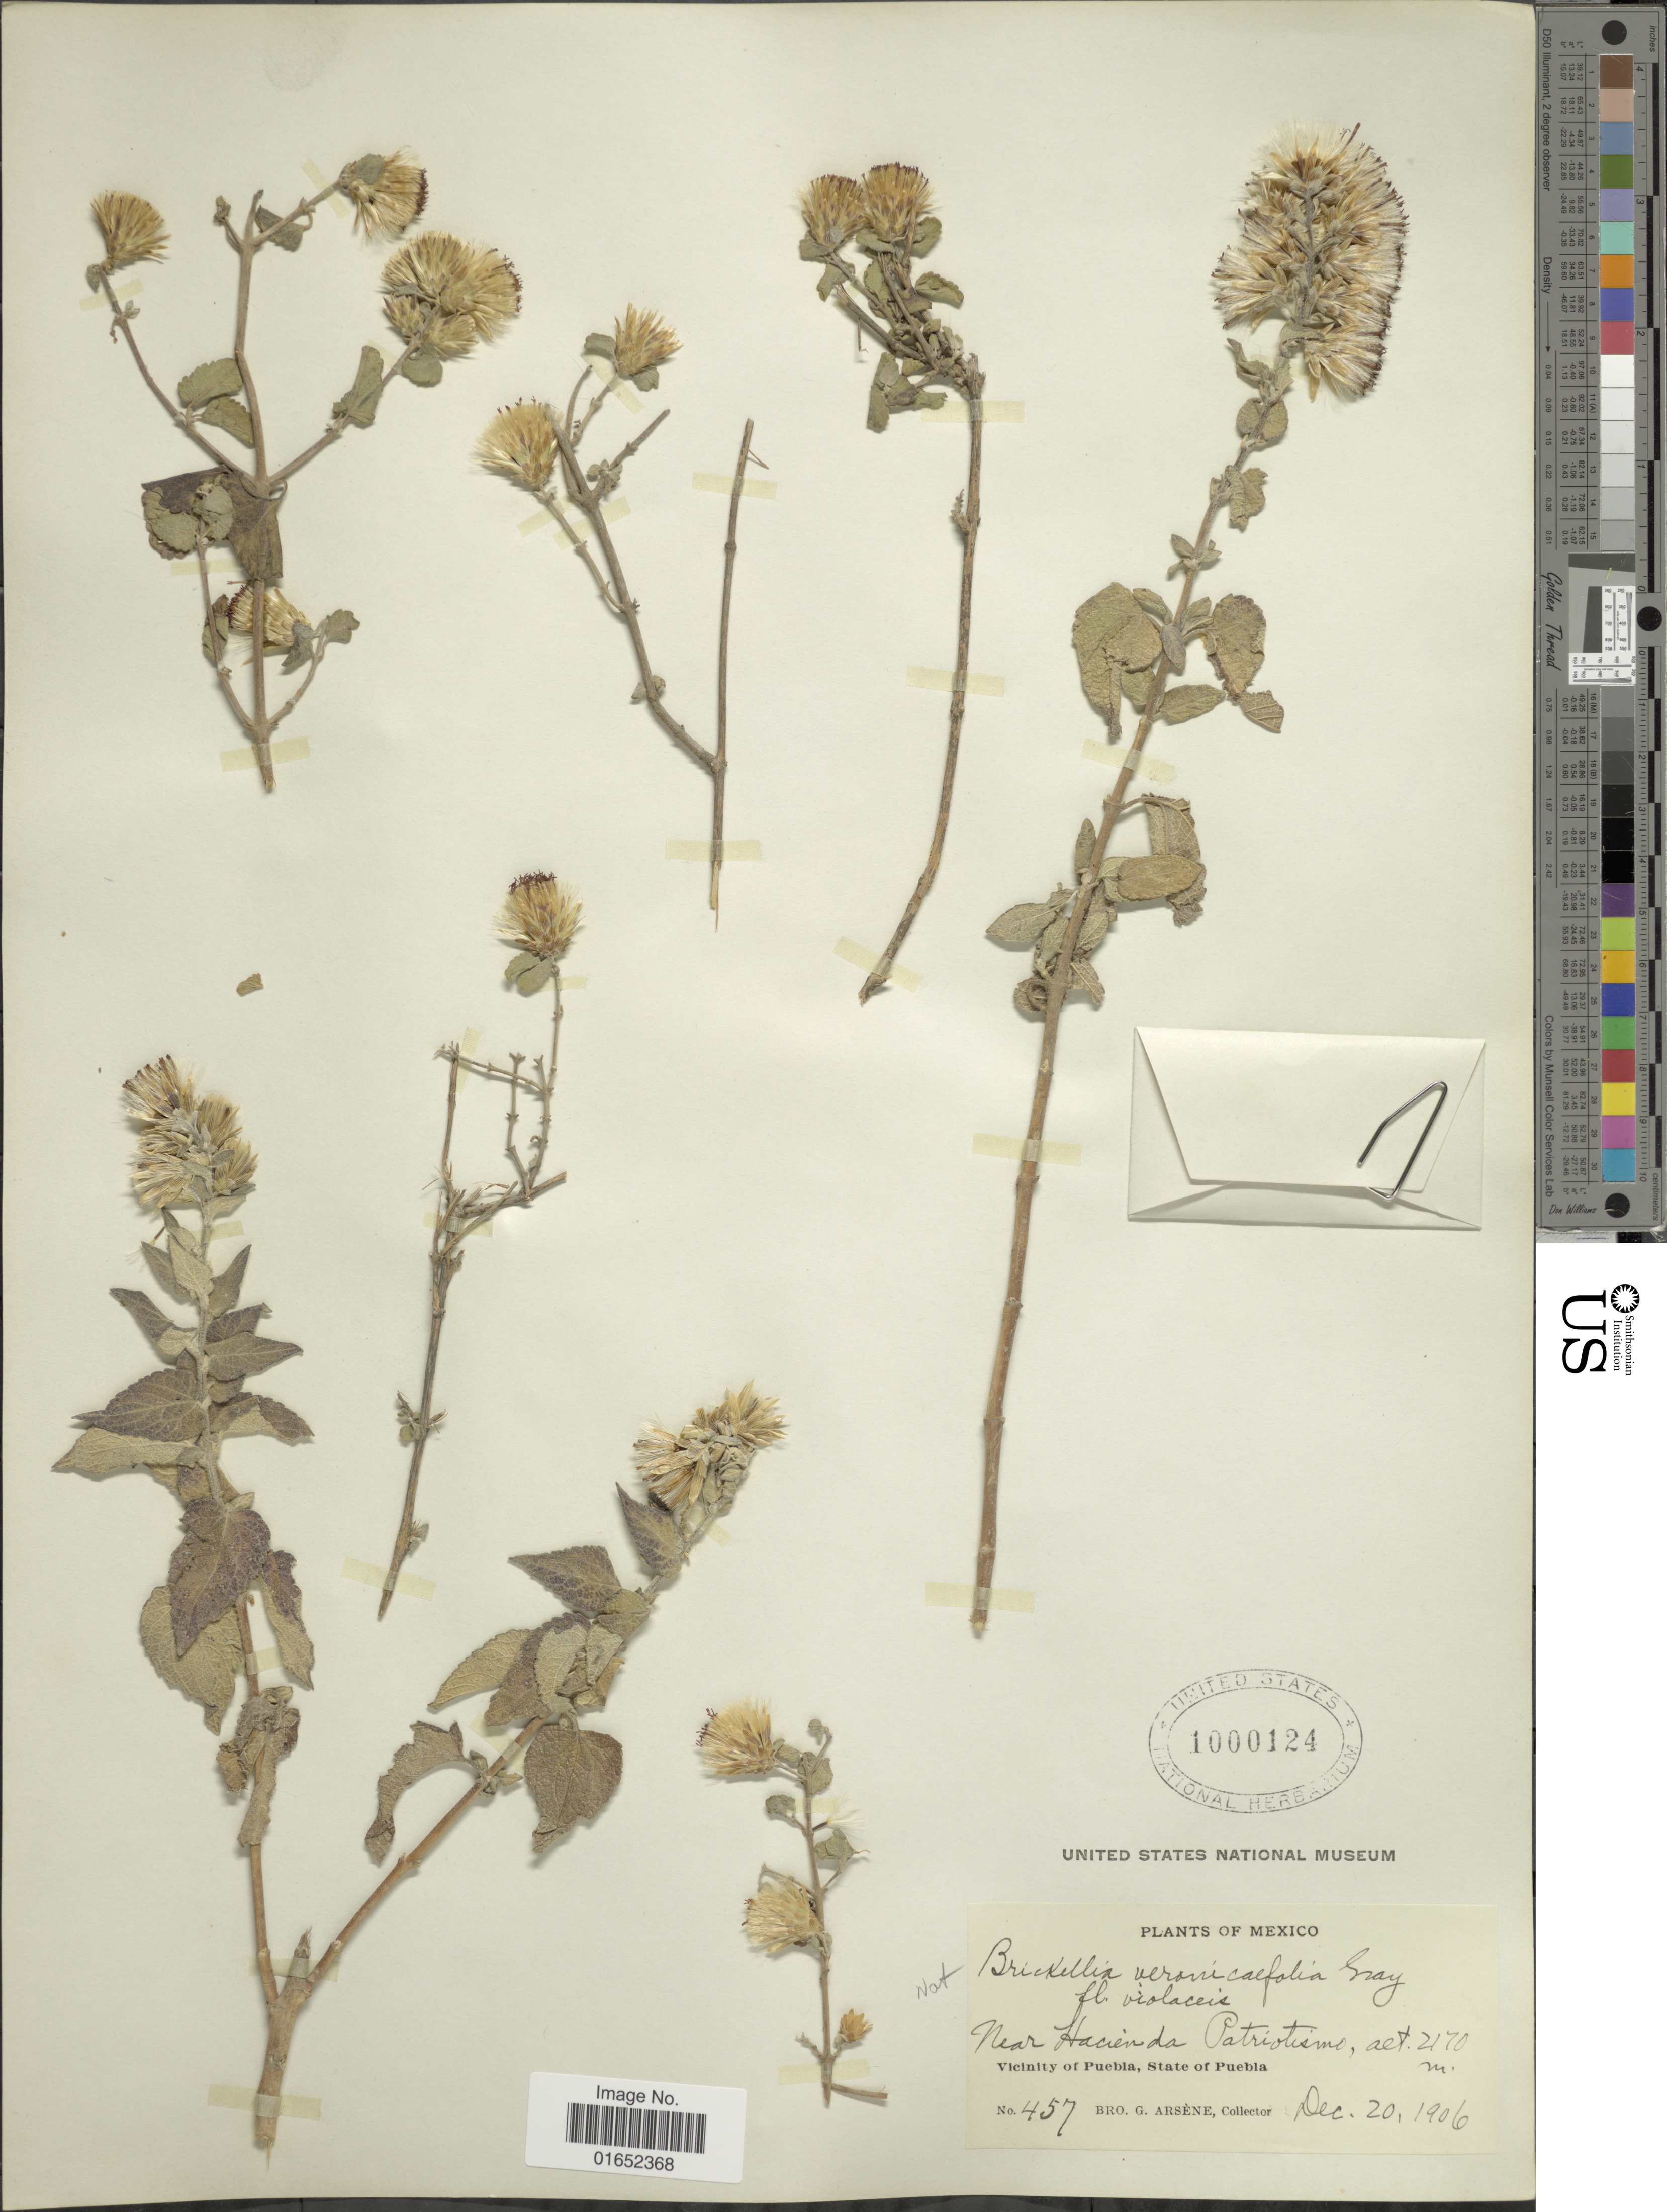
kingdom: Plantae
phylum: Tracheophyta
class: Magnoliopsida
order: Asterales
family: Asteraceae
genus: Brickellia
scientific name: Brickellia veronicaefolia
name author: (Kunth) A. Gray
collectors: Bro. G. Arsène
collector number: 457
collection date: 1906-12-20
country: Mexico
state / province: Puebla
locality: Near Hacienda Patriolismo, Vicinity of Puebla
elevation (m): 2170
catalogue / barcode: US 1000124